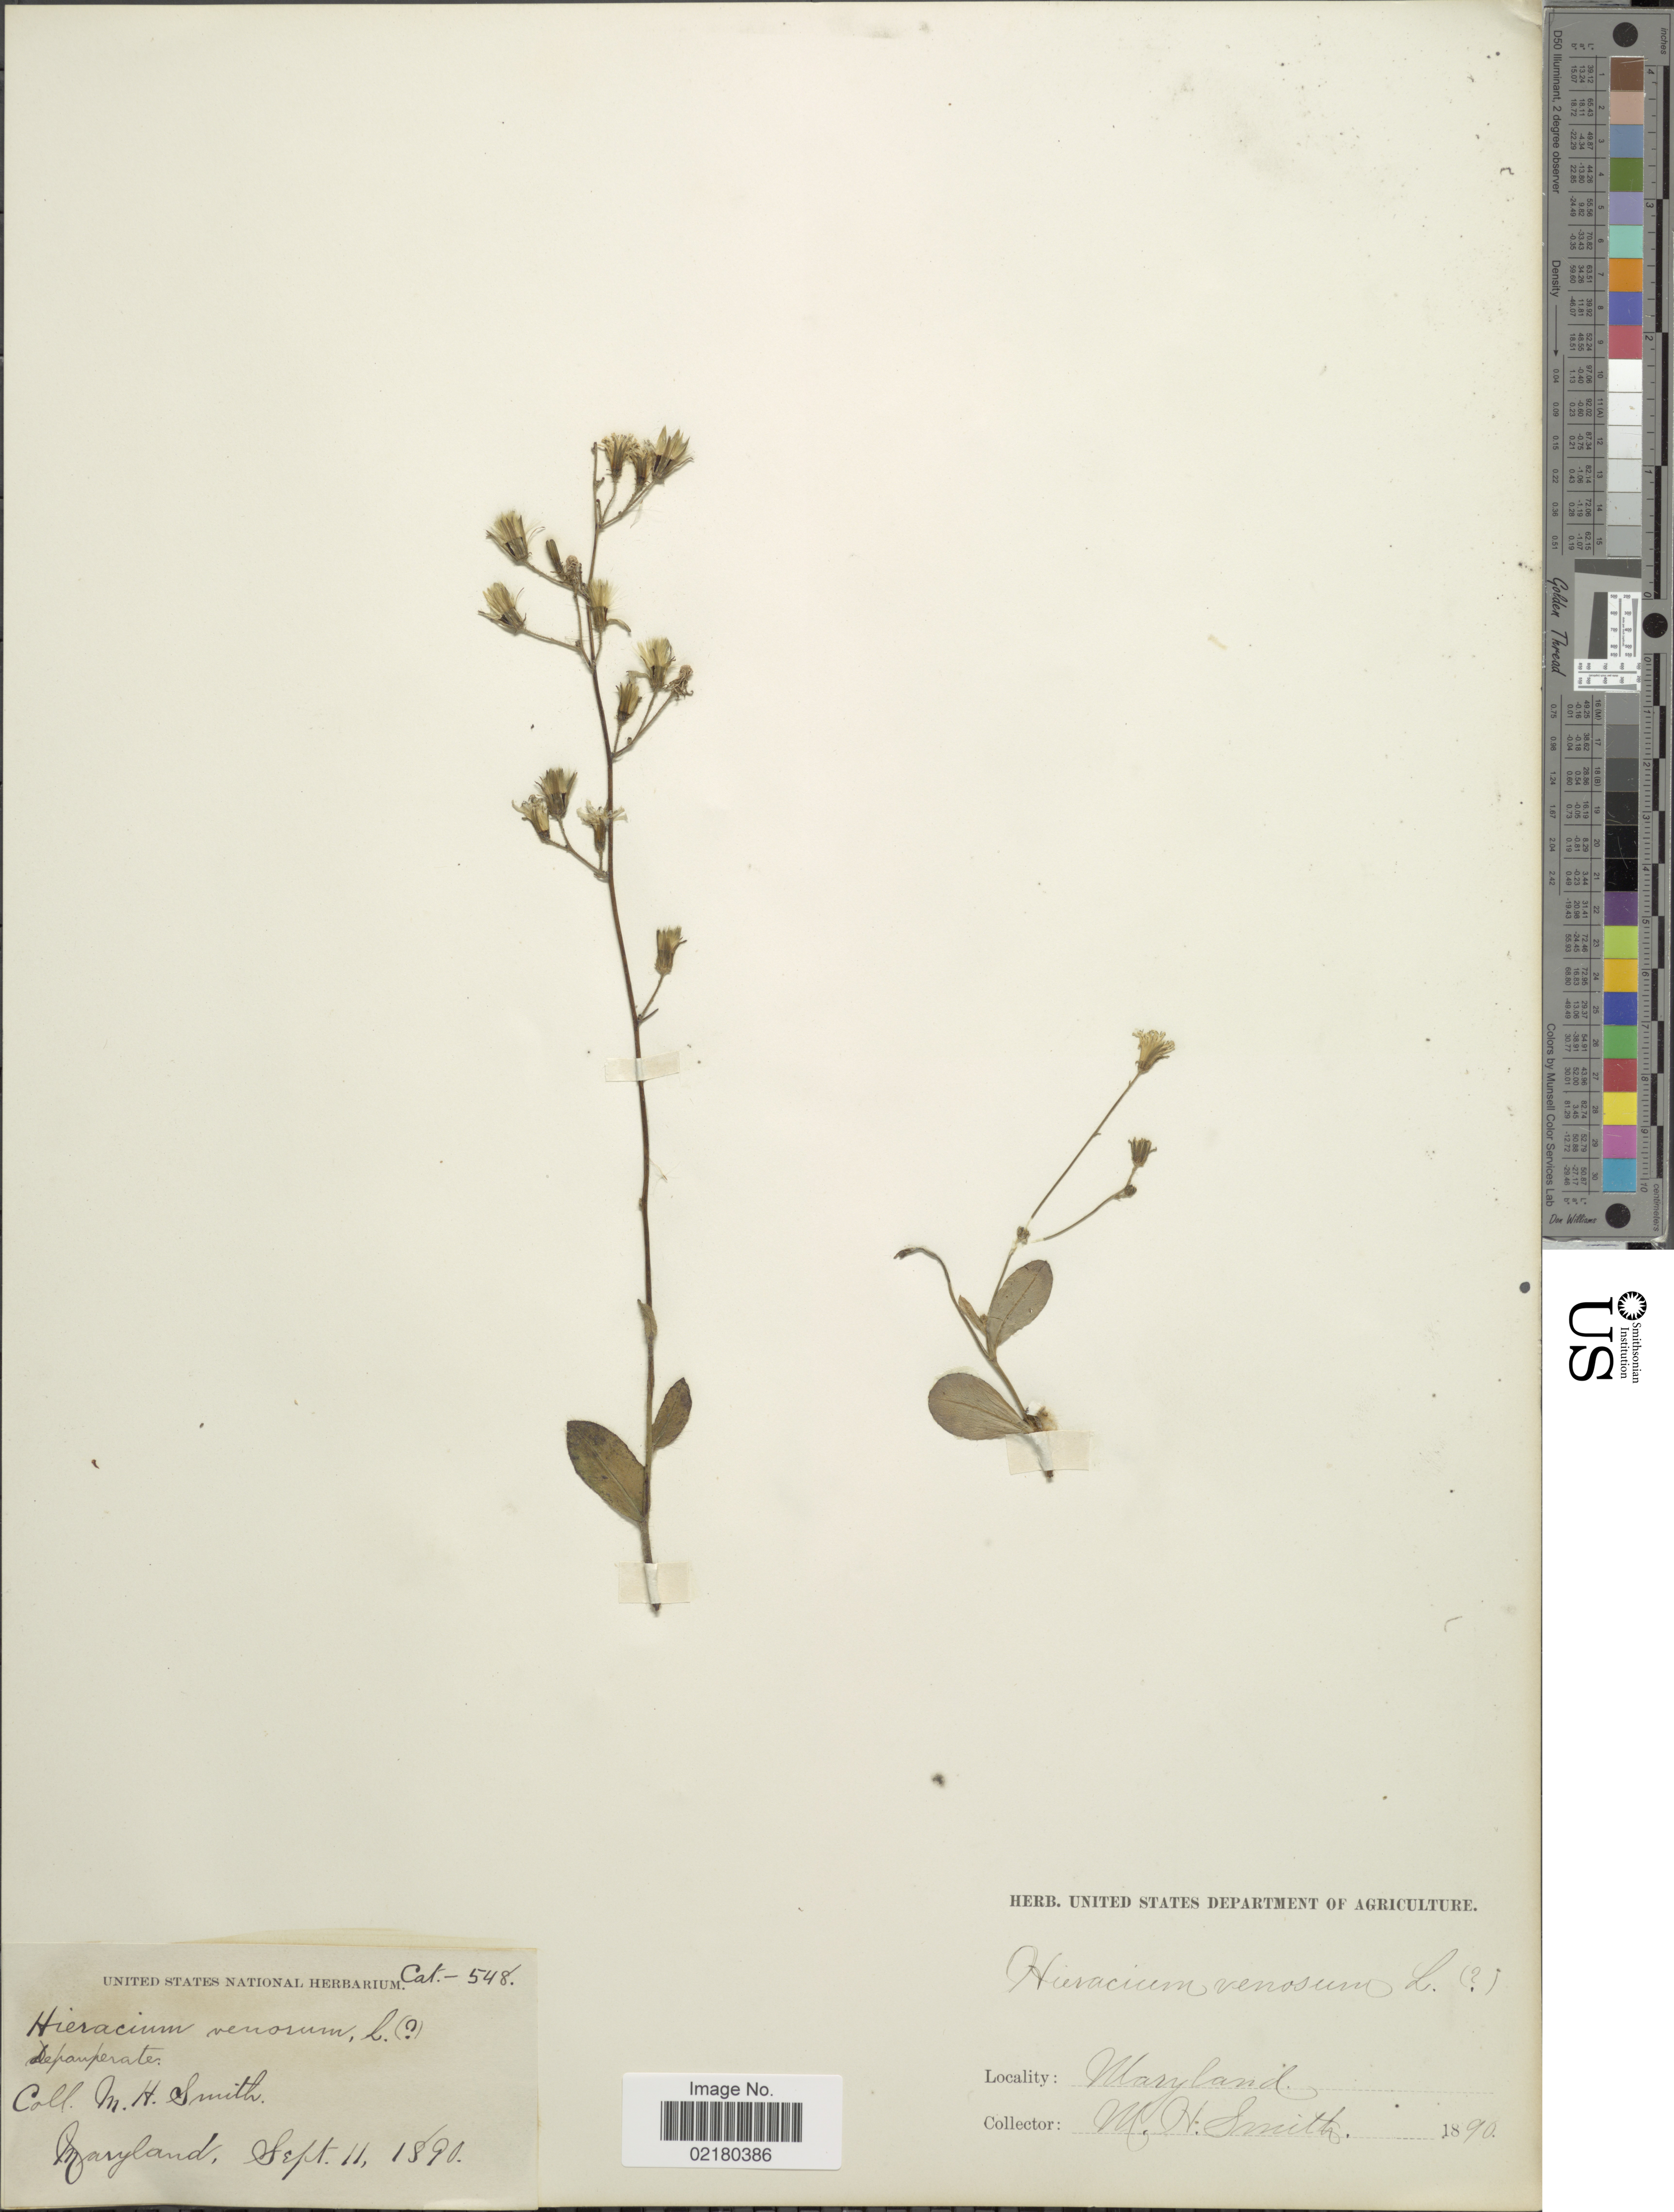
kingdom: Plantae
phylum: Tracheophyta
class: Magnoliopsida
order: Asterales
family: Asteraceae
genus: Hieracium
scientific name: Hieracium gronovii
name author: L.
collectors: M. H. Smith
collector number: Cat-548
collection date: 1890-09-11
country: United States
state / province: Maryland